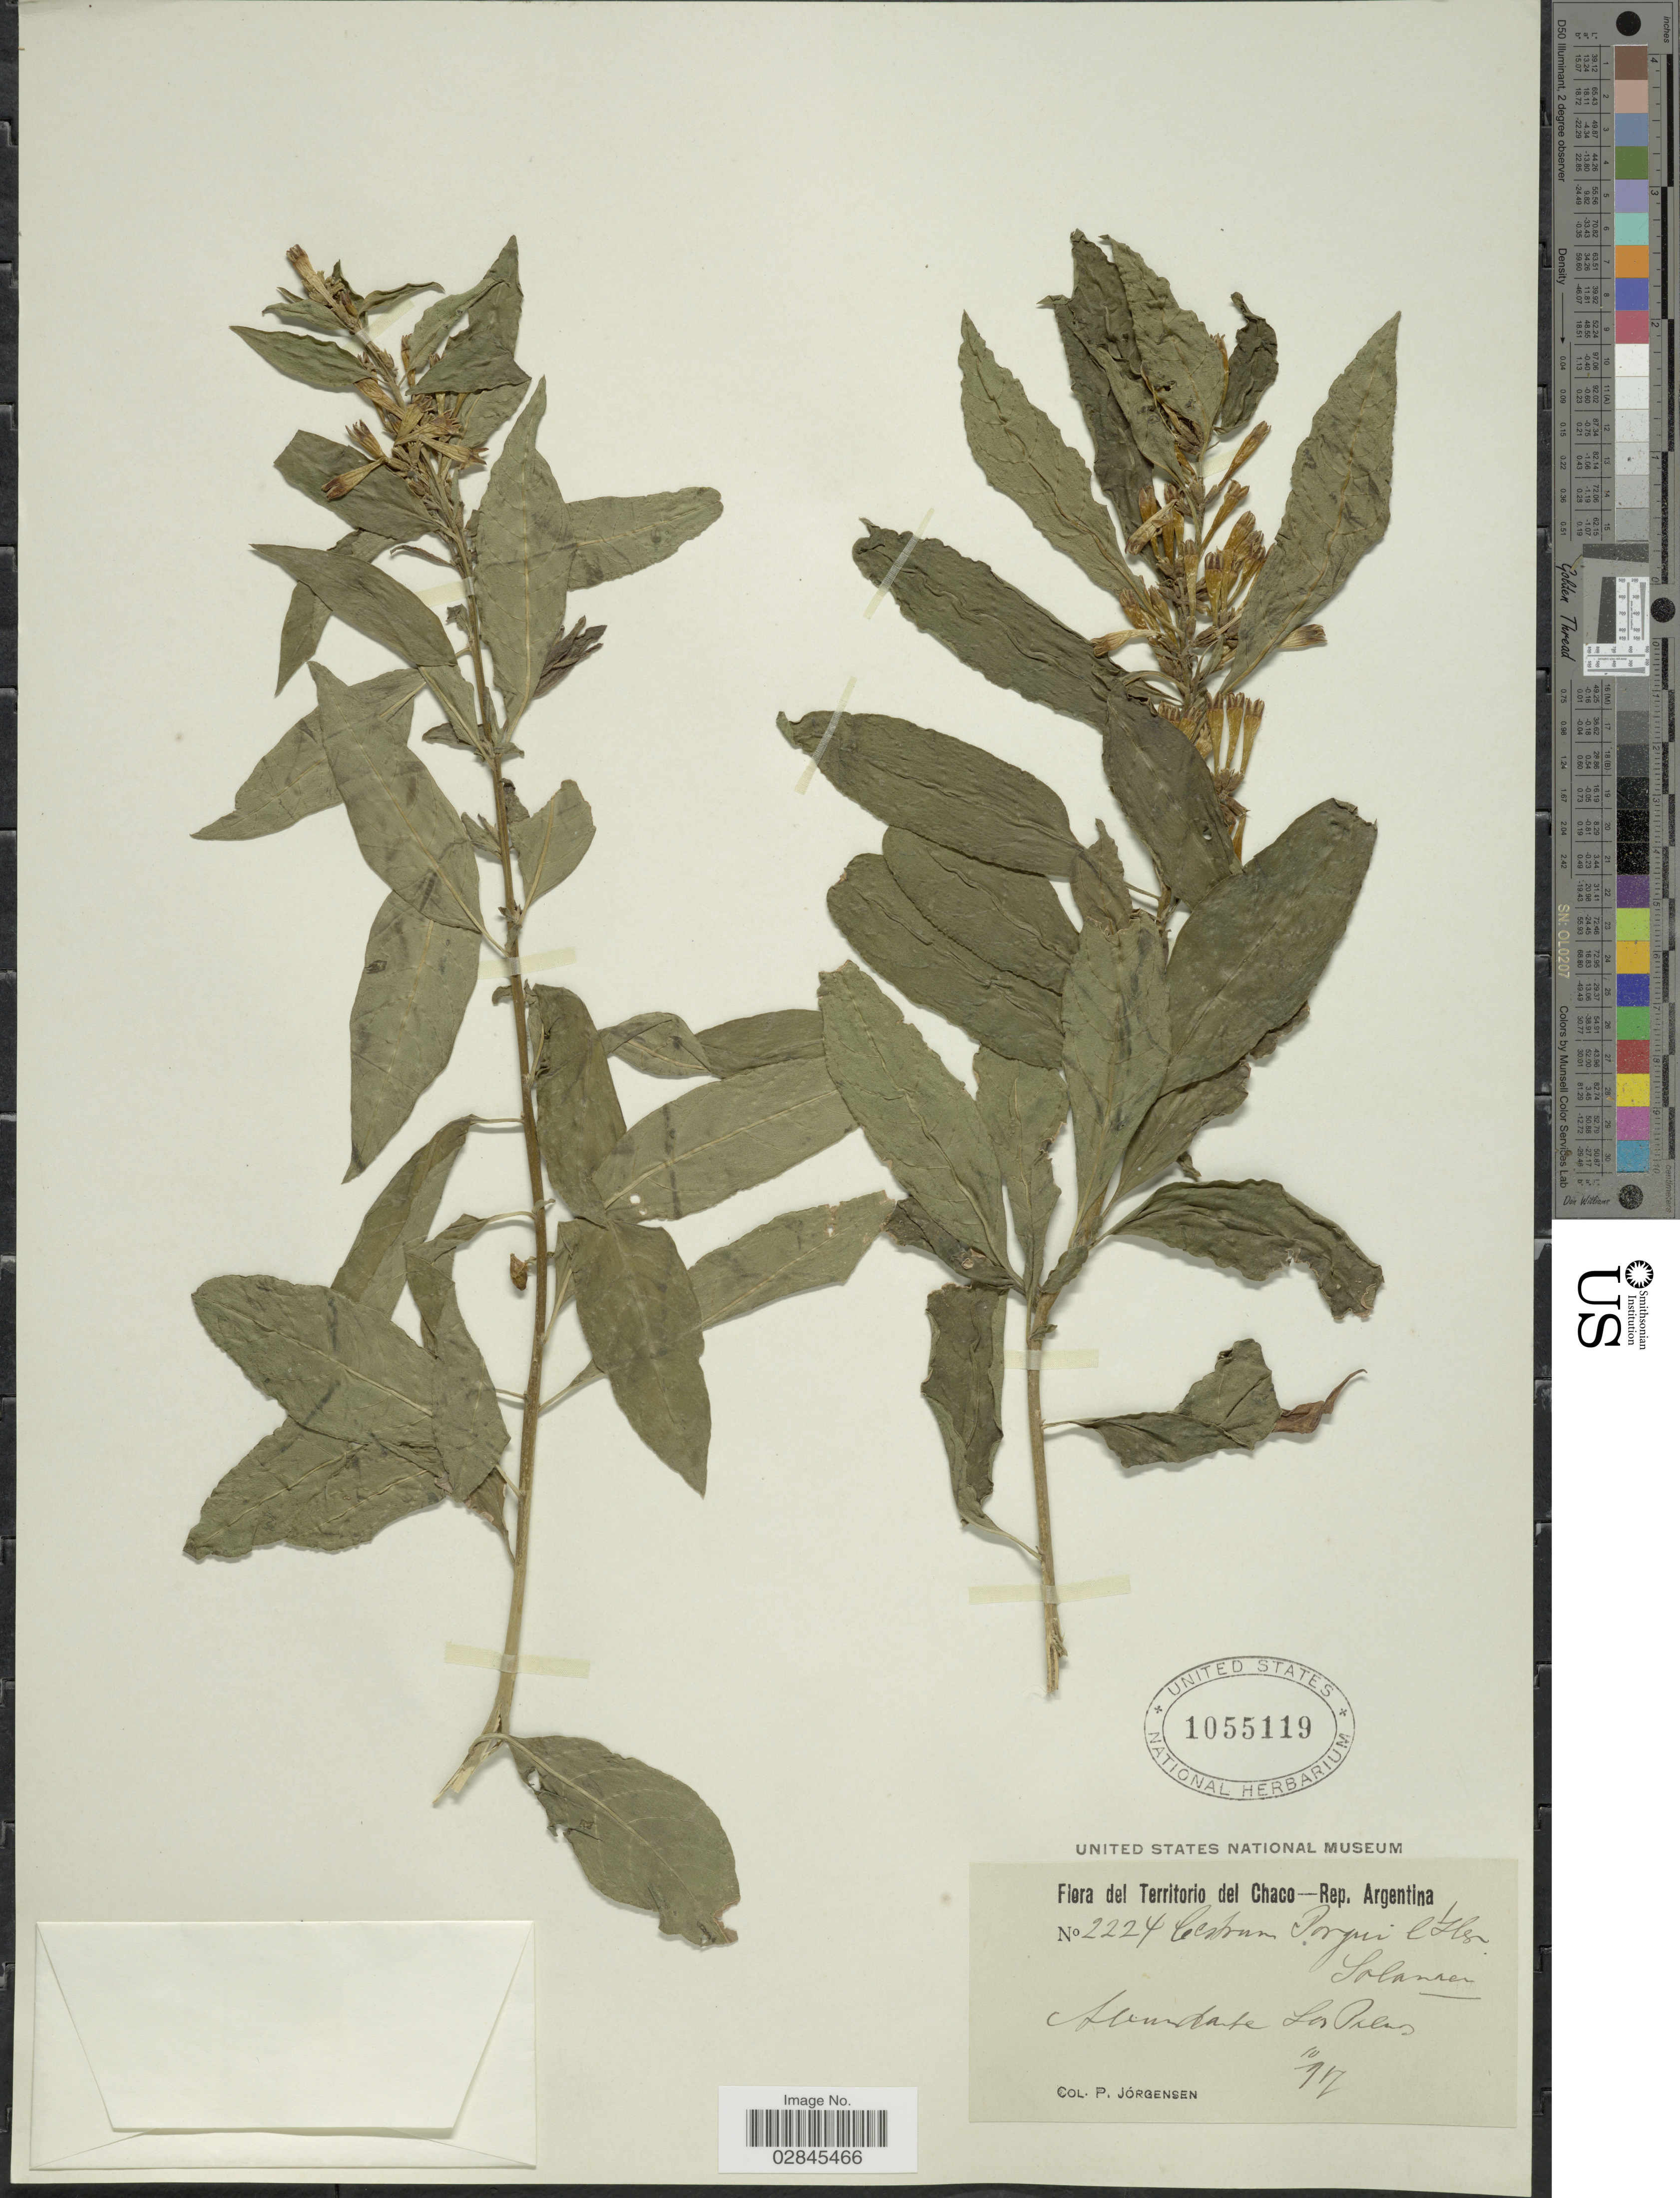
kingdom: Plantae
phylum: Tracheophyta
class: Magnoliopsida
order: Solanales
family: Solanaceae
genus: Cestrum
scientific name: Cestrum parqui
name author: L'Hér.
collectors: P. Jörgensen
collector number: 2224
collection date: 1917-10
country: Argentina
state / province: Chaco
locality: Territorio del Chaco. Rep. Argentina. Las Palmas.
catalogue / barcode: US 1055119